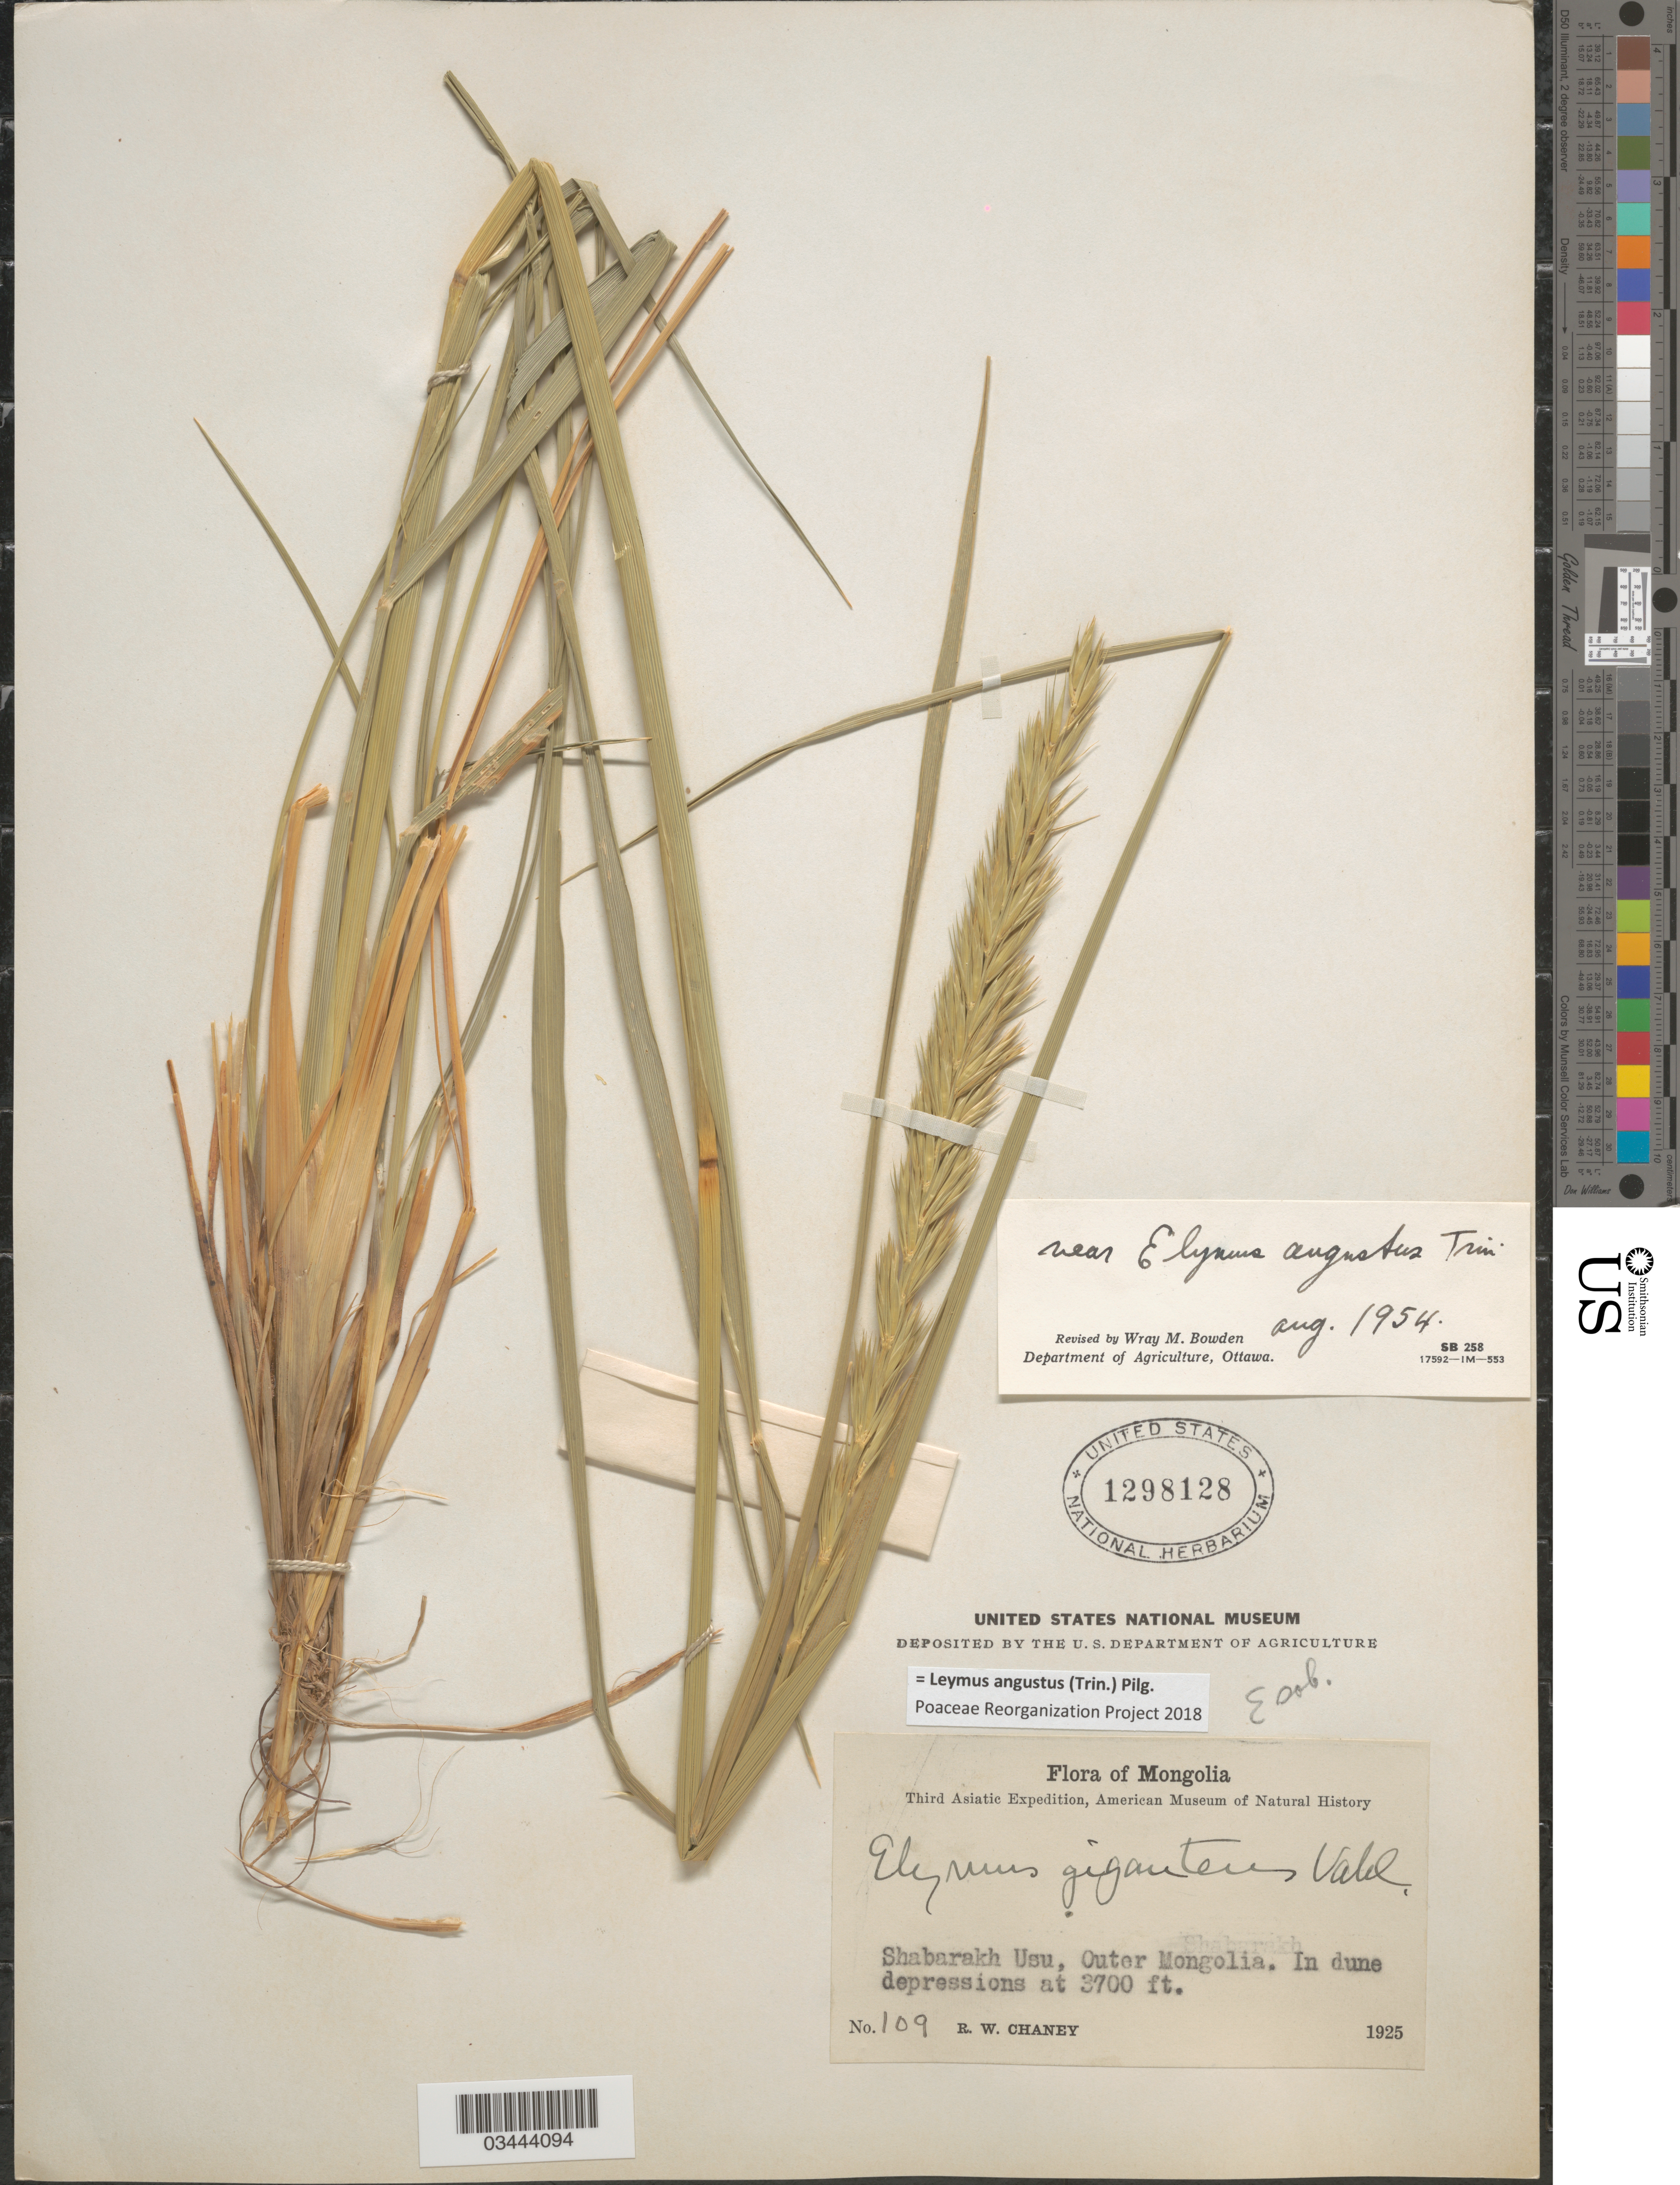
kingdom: Plantae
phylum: Tracheophyta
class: Liliopsida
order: Poales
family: Poaceae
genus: Leymus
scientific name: Leymus angustus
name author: (Trin.) Pilg.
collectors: R. Chaney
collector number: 109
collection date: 1925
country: Mongolia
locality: Mongolia. Third Asiatic Expedition. Shabarakh Usu, Outer Mongolia. In dune depressions.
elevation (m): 1128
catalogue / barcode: US 1298128